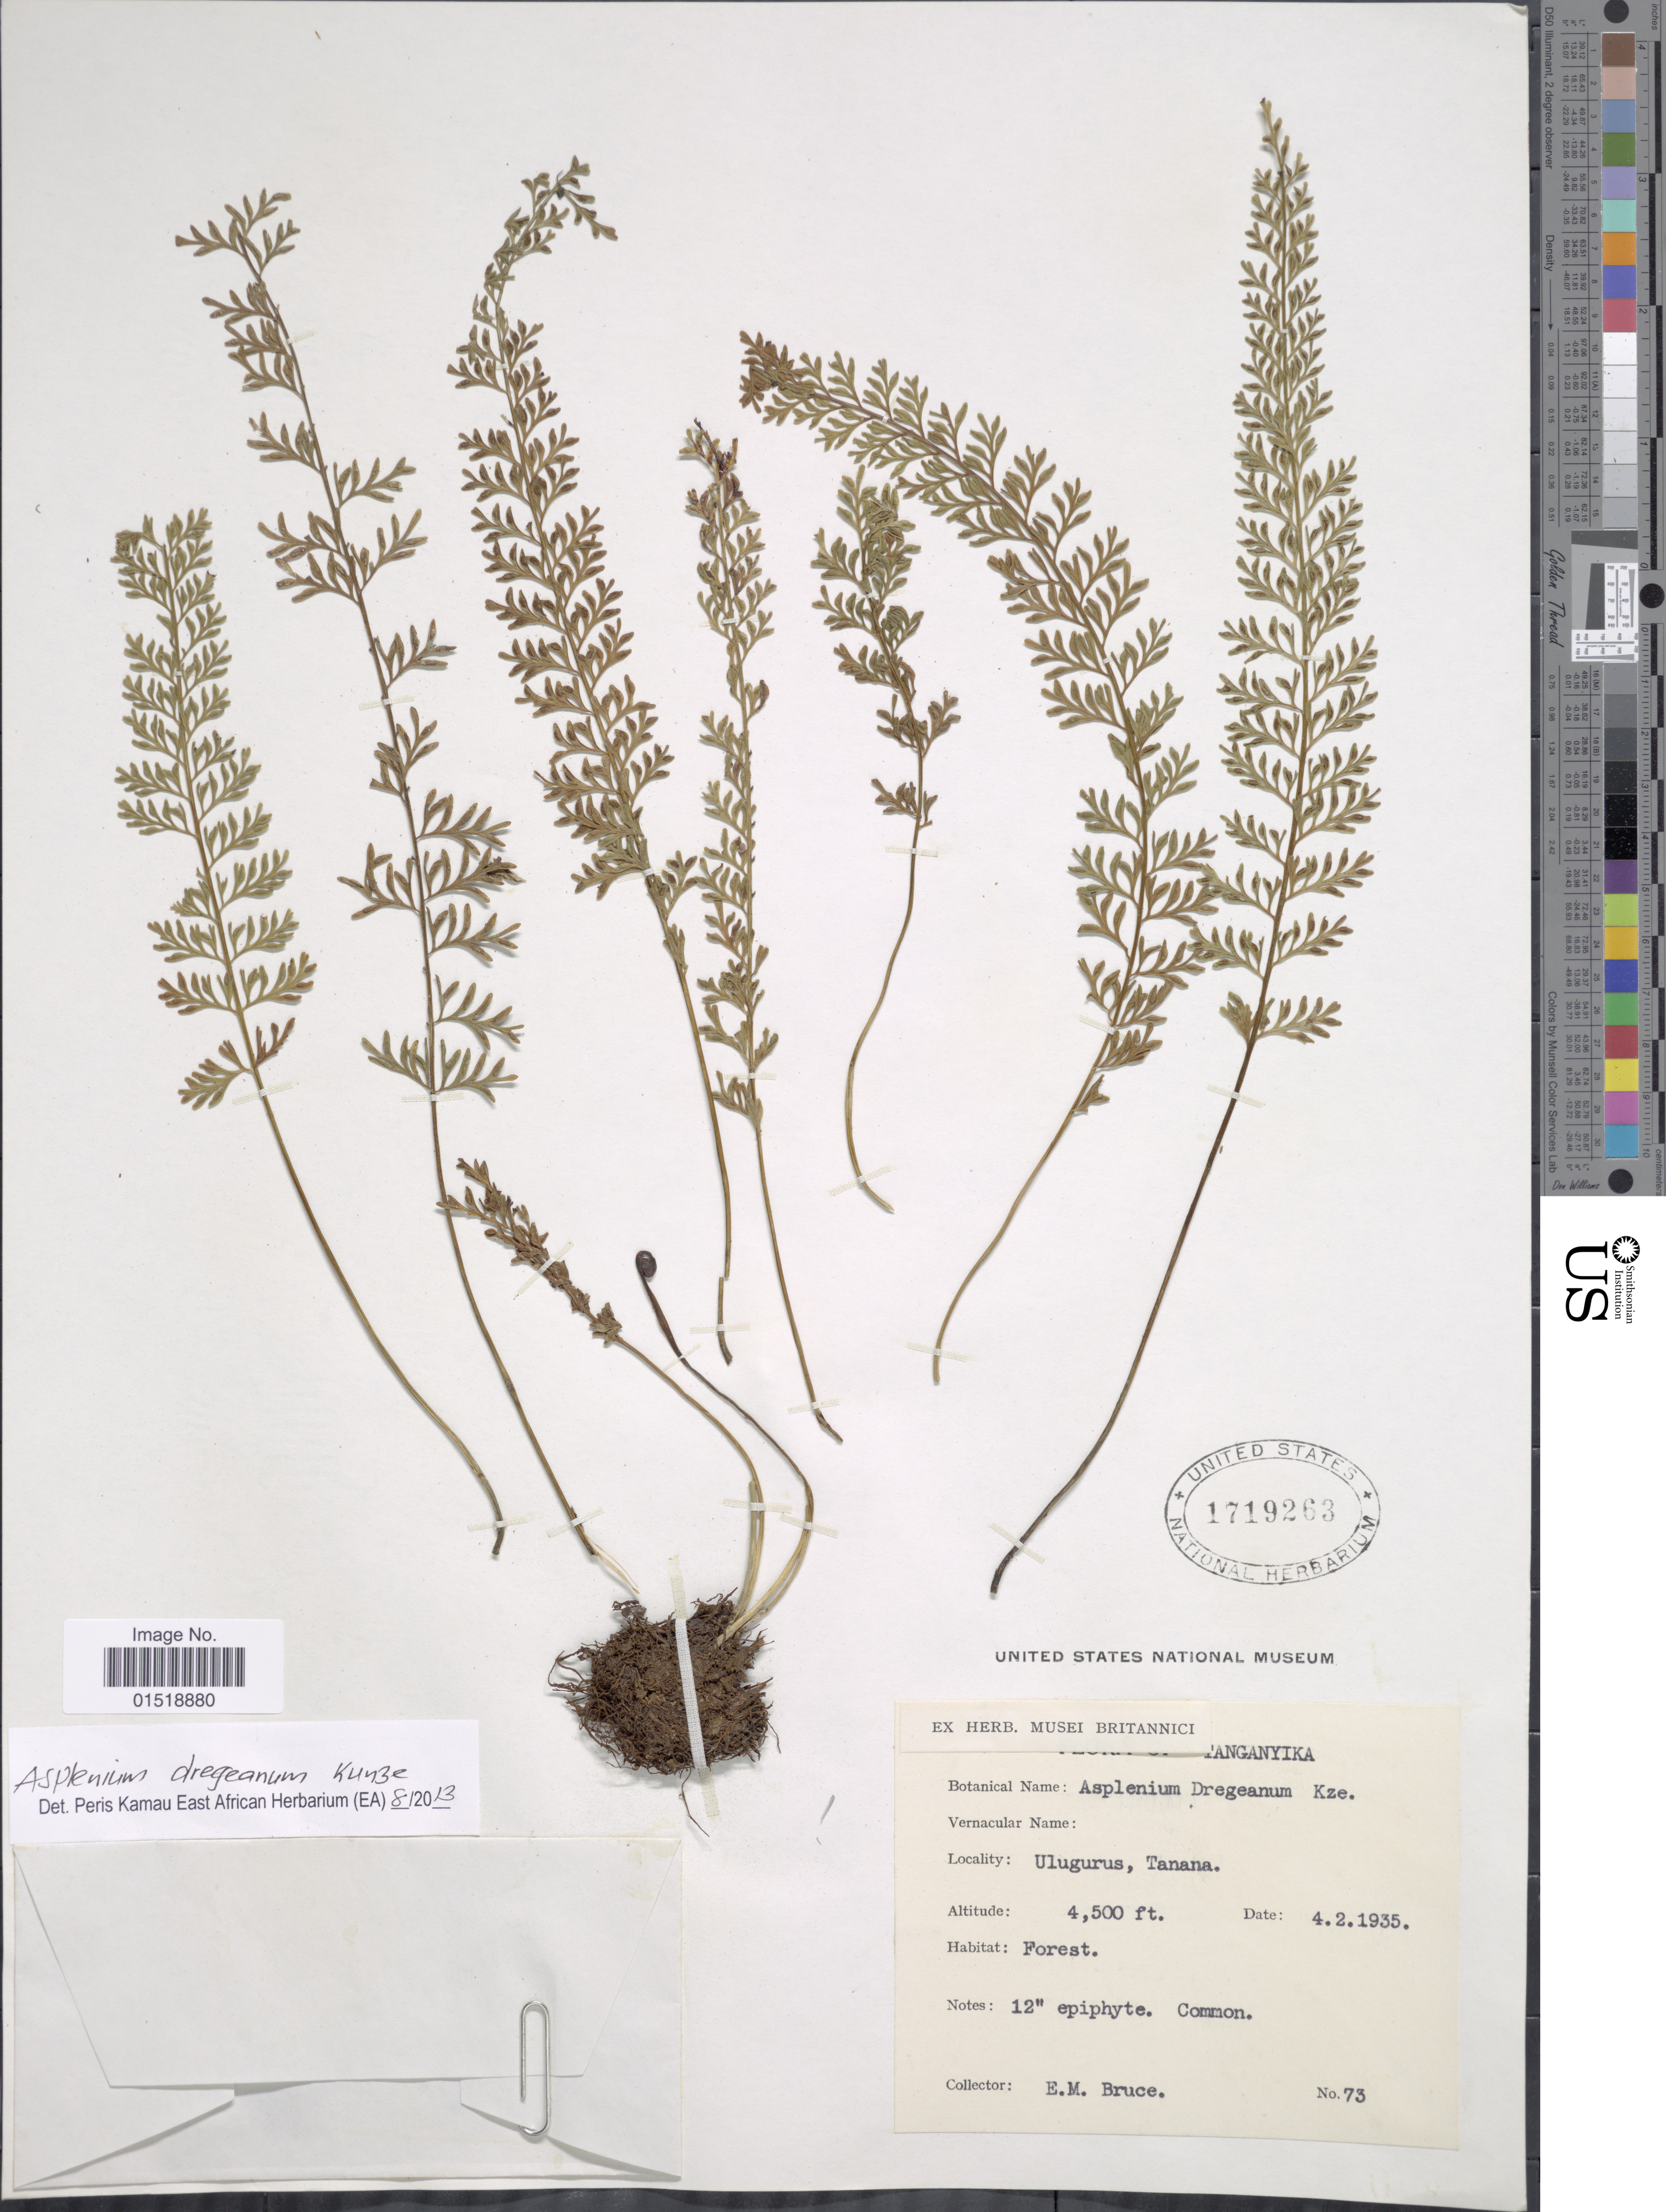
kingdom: Plantae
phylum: Tracheophyta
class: Polypodiopsida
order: Polypodiales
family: Aspleniaceae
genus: Asplenium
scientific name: Asplenium dregeanum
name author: Kunze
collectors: E. Bruce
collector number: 73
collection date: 1935-02-04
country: Tanzania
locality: Tanganyika. Ulugurus, Tanana.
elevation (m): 1372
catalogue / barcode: US 1719263